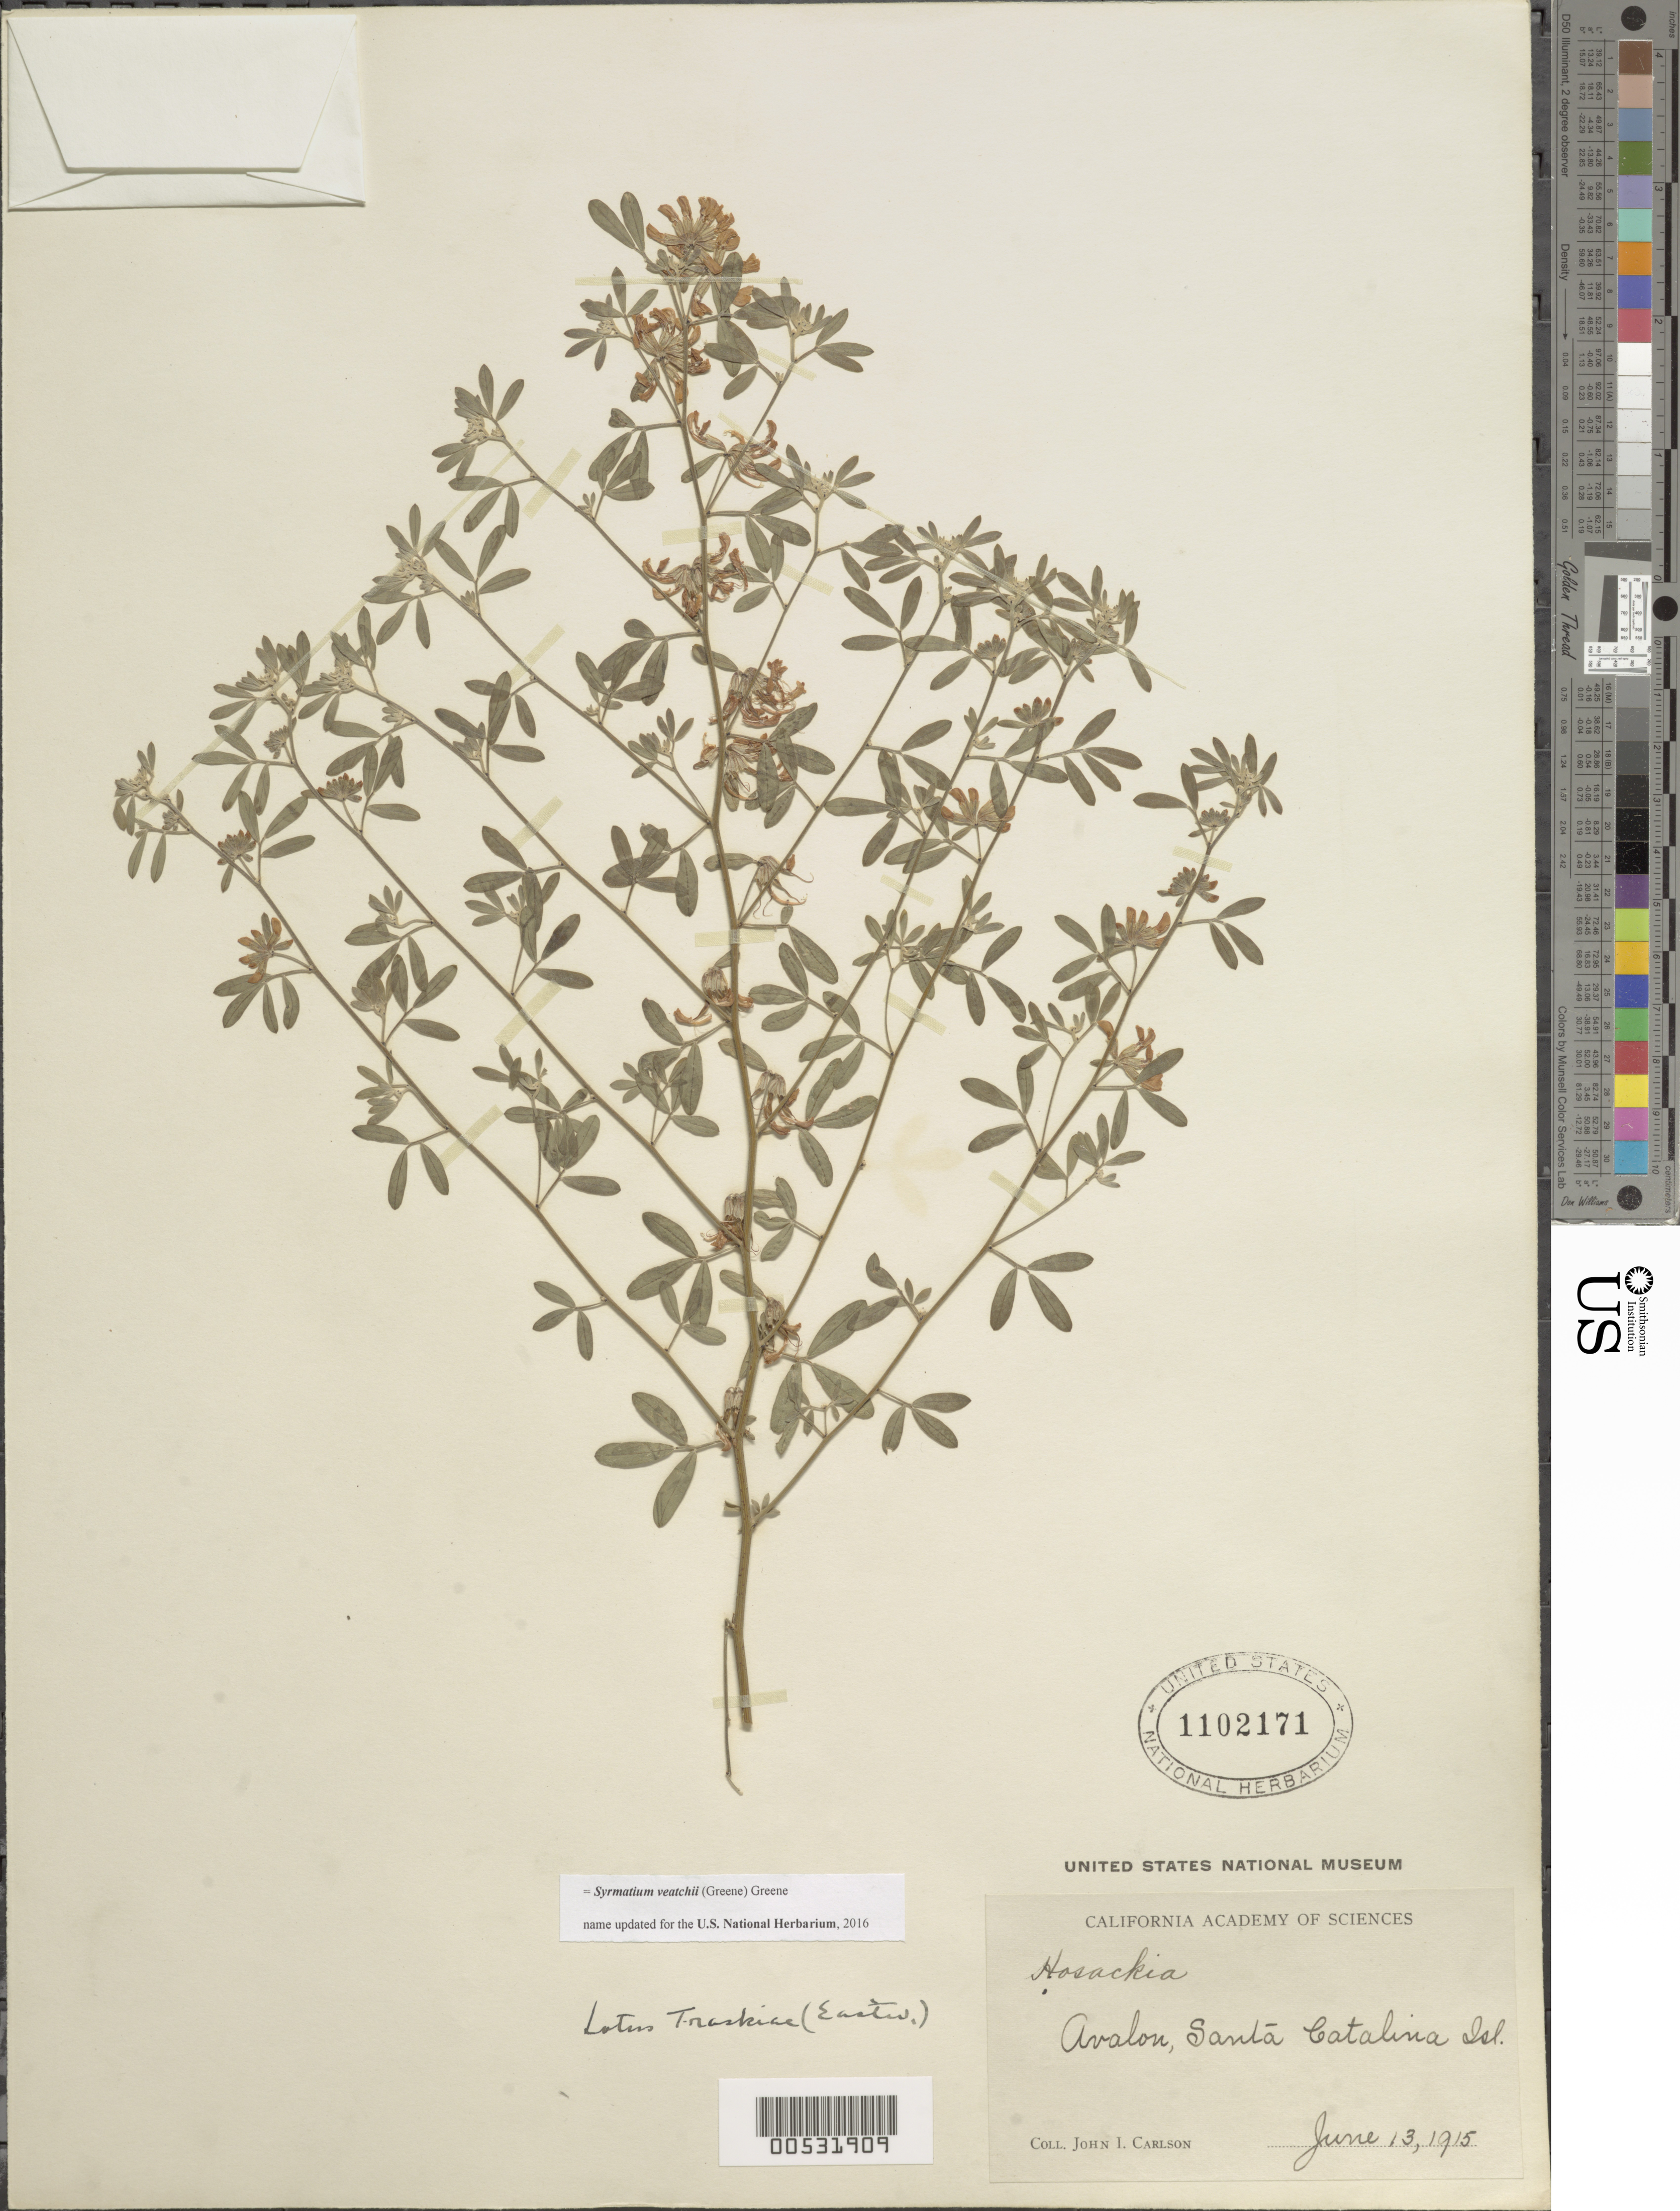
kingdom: Plantae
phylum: Tracheophyta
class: Magnoliopsida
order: Fabales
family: Fabaceae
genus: Syrmatium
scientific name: Syrmatium veatchii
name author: (Greene) Greene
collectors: J. Carlson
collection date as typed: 13 Jun 1915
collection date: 1915-06-13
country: United States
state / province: California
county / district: Los Angeles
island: Santa Catalina Island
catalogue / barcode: US 1102171